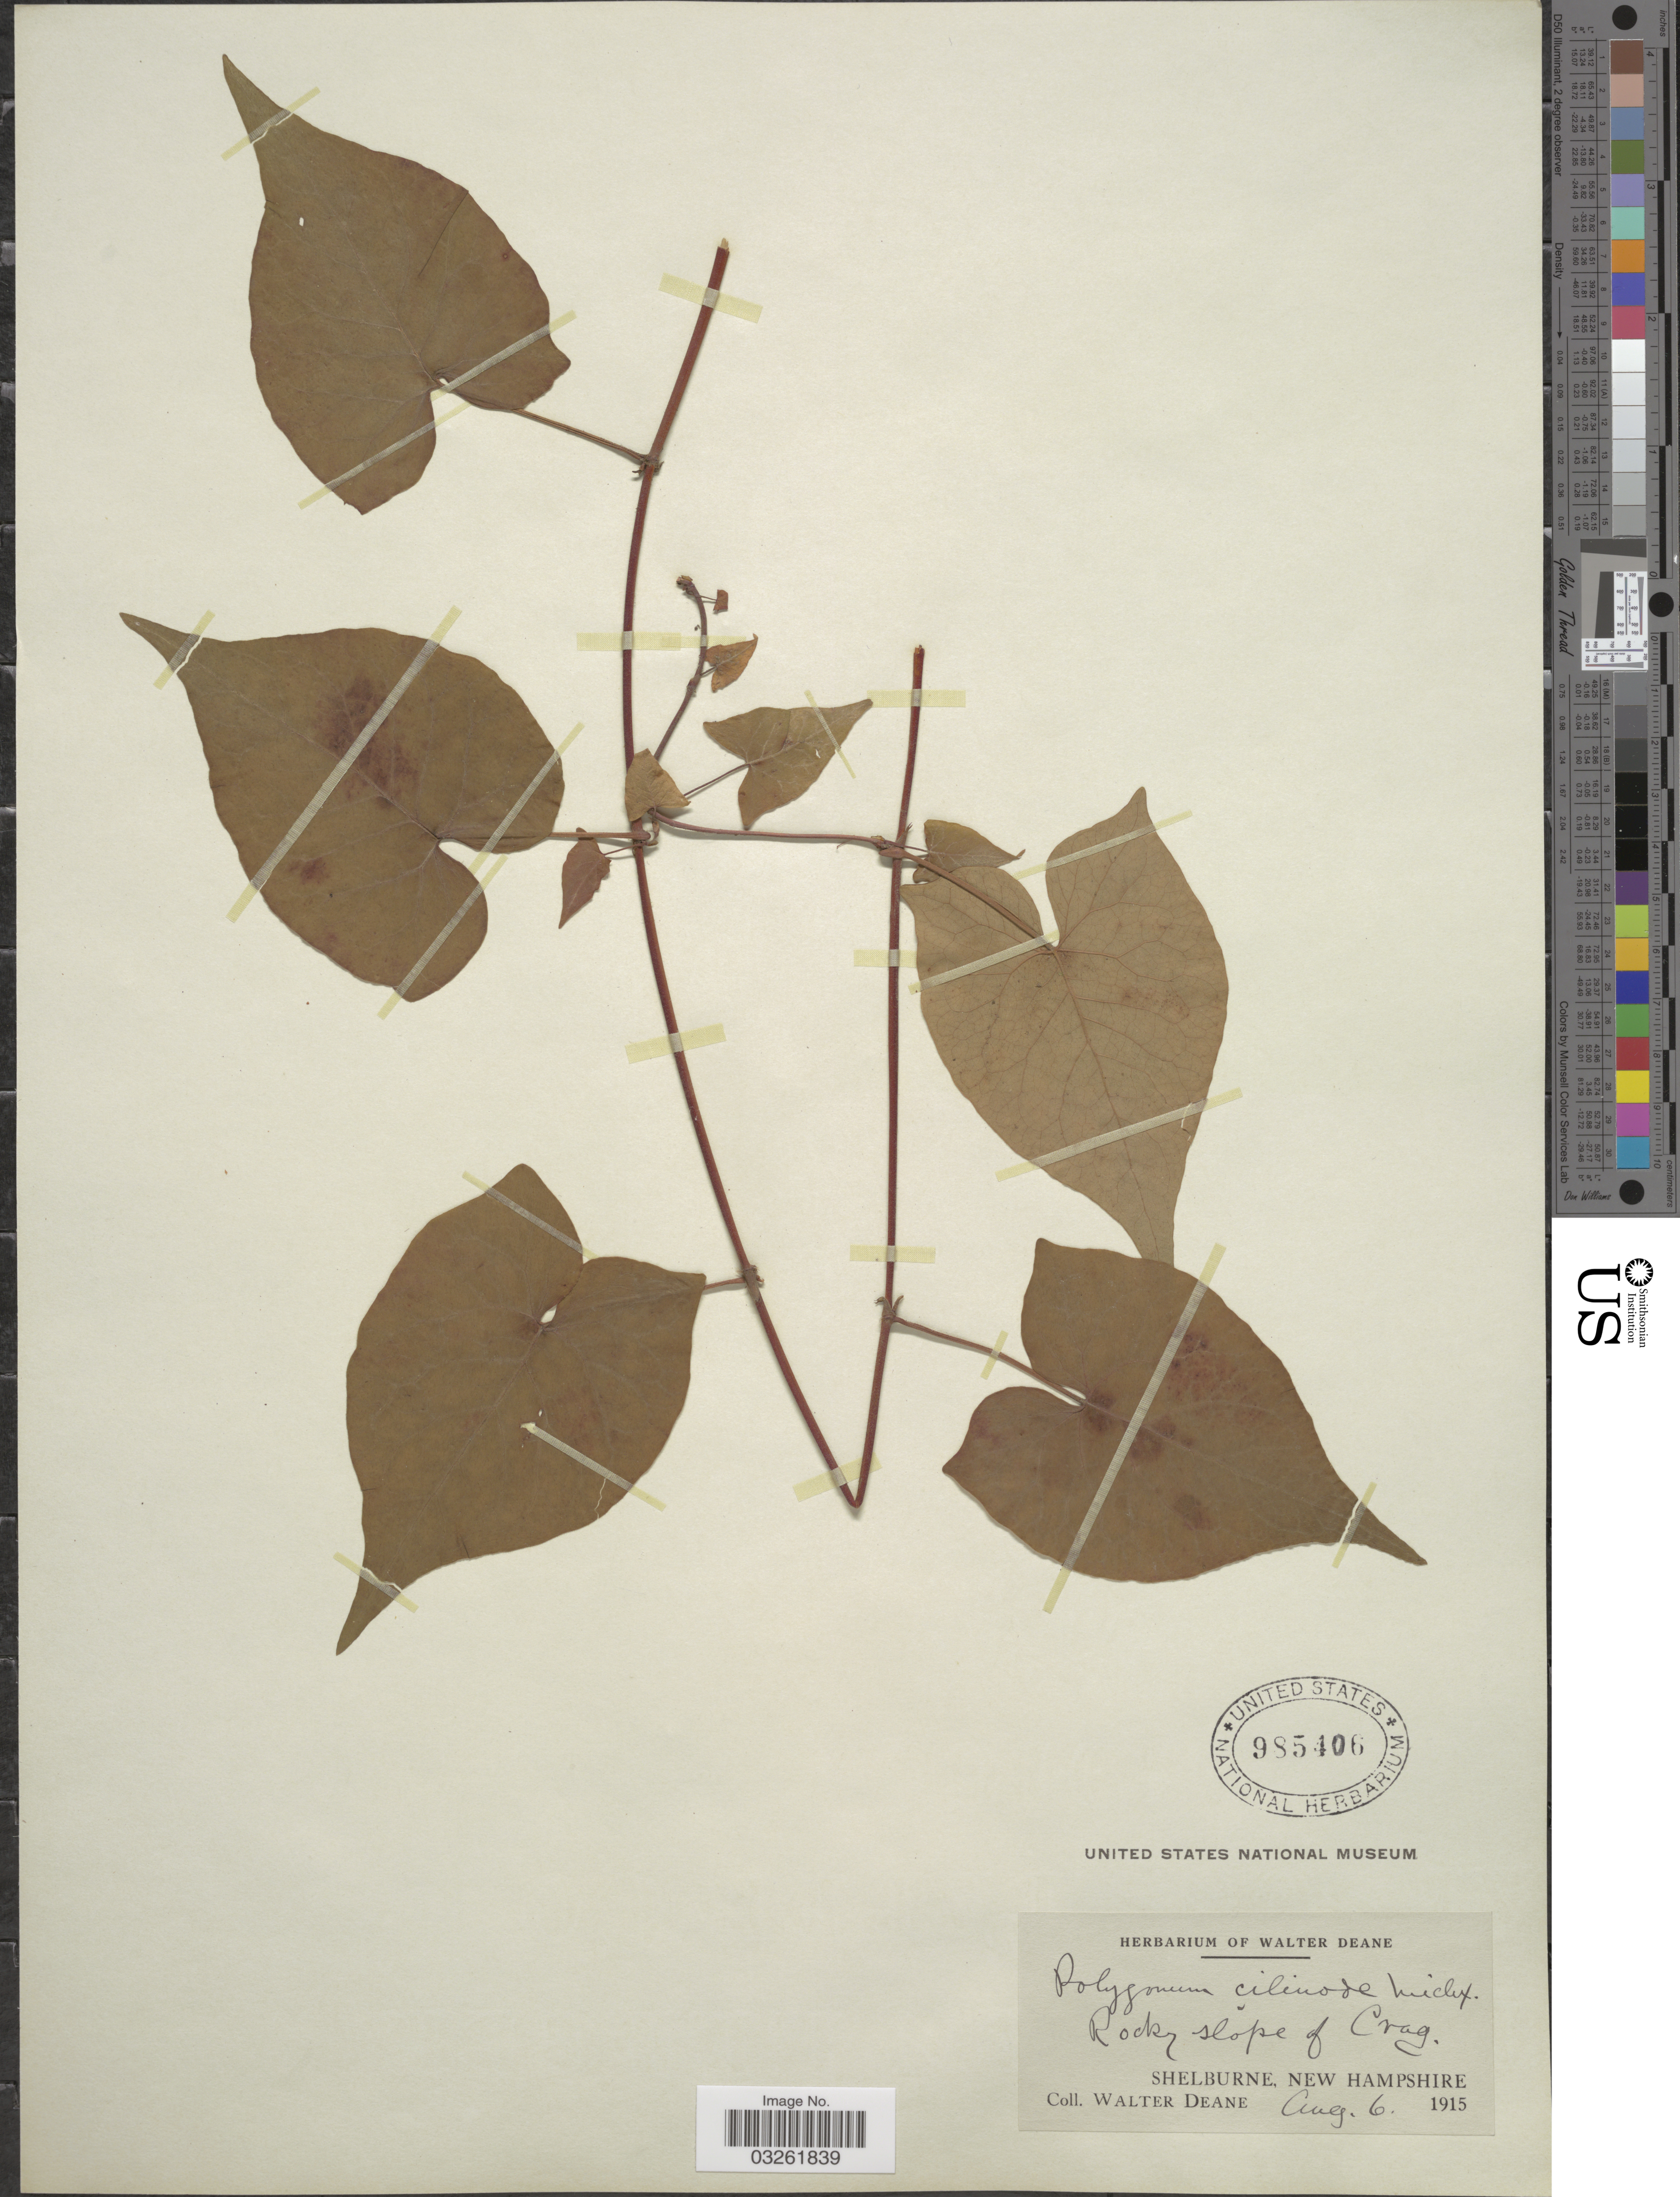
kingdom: Plantae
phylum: Tracheophyta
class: Magnoliopsida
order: Caryophyllales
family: Polygonaceae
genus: Fallopia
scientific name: Fallopia cilinodis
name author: (Michx.) Holub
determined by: Strong, M. T., (US), Smithsonian Institution - National Museum of Natural History (UNITED STATES)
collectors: W. Deane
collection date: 1915-08-06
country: United States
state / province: New Hampshire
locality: Rocky slope of Crag. Shelburne.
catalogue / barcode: US 985406